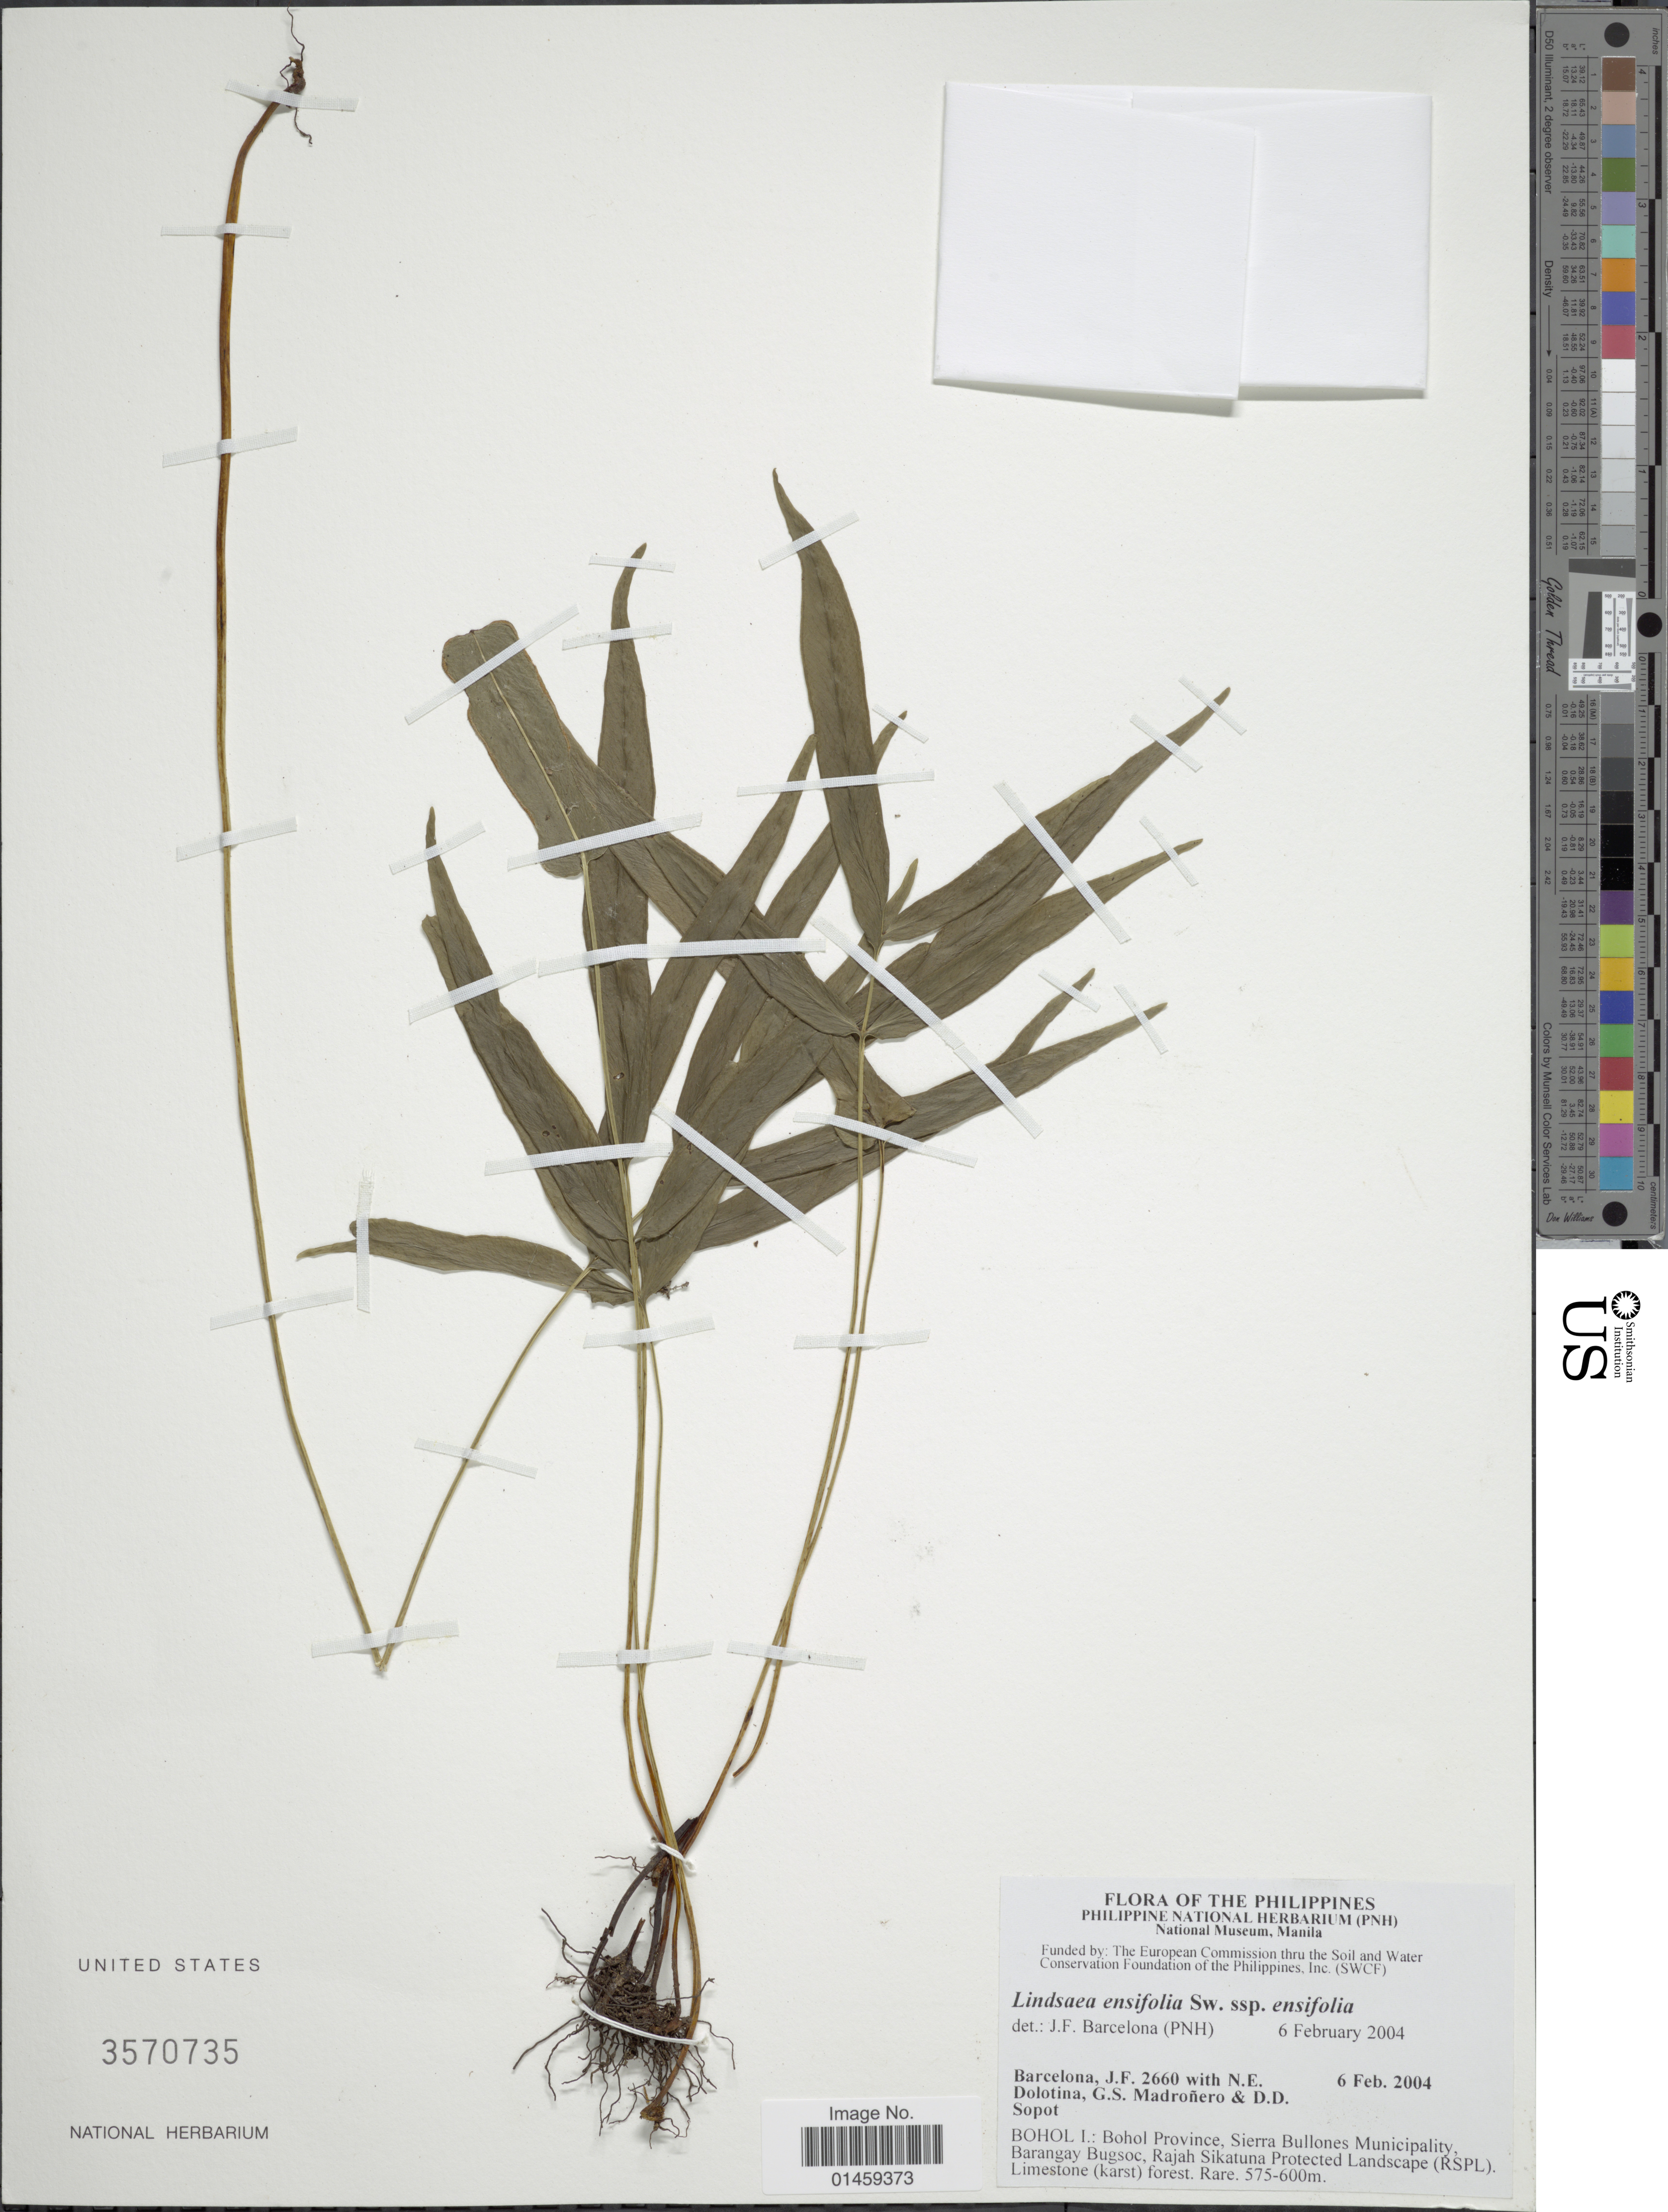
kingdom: Plantae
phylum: Tracheophyta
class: Polypodiopsida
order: Polypodiales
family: Lindsaeaceae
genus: Lindsaea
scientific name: Lindsaea ensifolia subsp. ensifolia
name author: Sw.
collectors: J. F. Barcelona, N. Dolotina, G. Madroñero & D. Sopot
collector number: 2660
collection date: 2004-02-06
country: Philippines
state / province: Central Visayas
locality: Bohol I.: Bohol Province, Sierra Bullones Municipality, Barangay Bugsoc, Rajah Sikatuna Protected Landscape (RSPL).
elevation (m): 575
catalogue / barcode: US 3570735